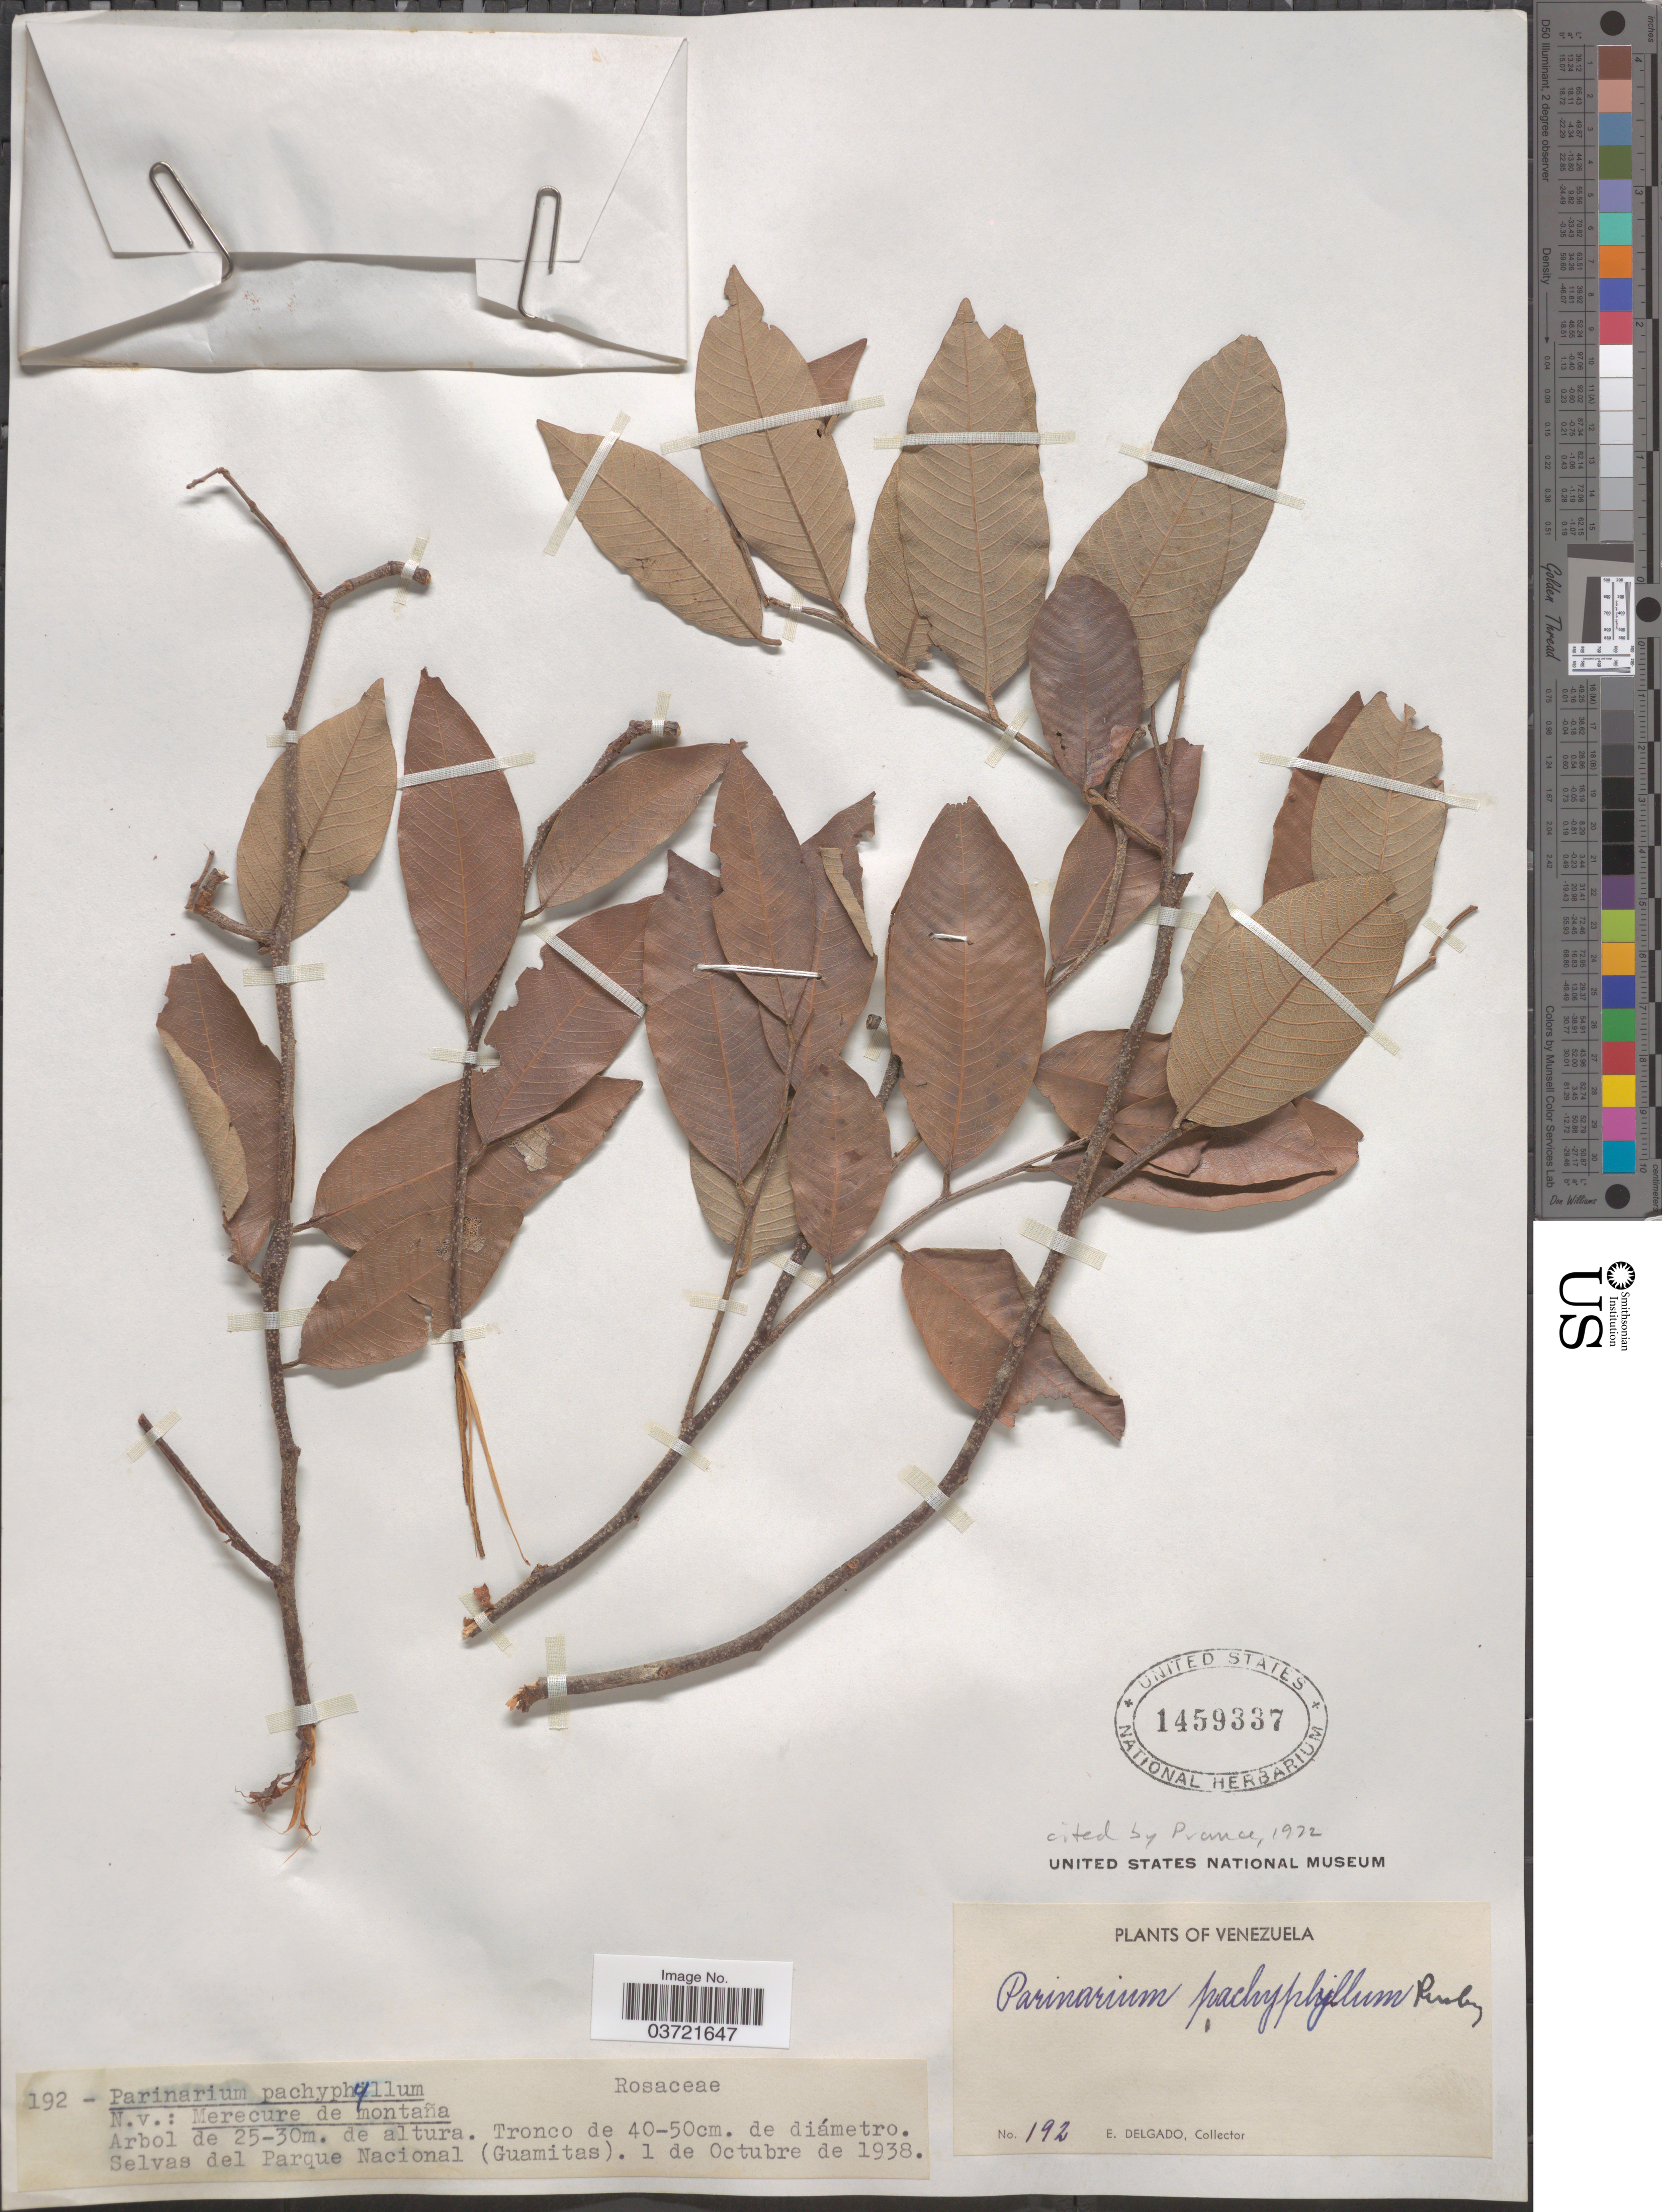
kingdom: Plantae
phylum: Tracheophyta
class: Magnoliopsida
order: Malpighiales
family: Chrysobalanaceae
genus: Parinari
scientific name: Parinari pachyphylla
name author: Rusby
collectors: E. Delgado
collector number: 192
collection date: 1938-10-01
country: Venezuela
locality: Selvas del Parque Nacional (Guamitas).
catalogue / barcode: US 1459337